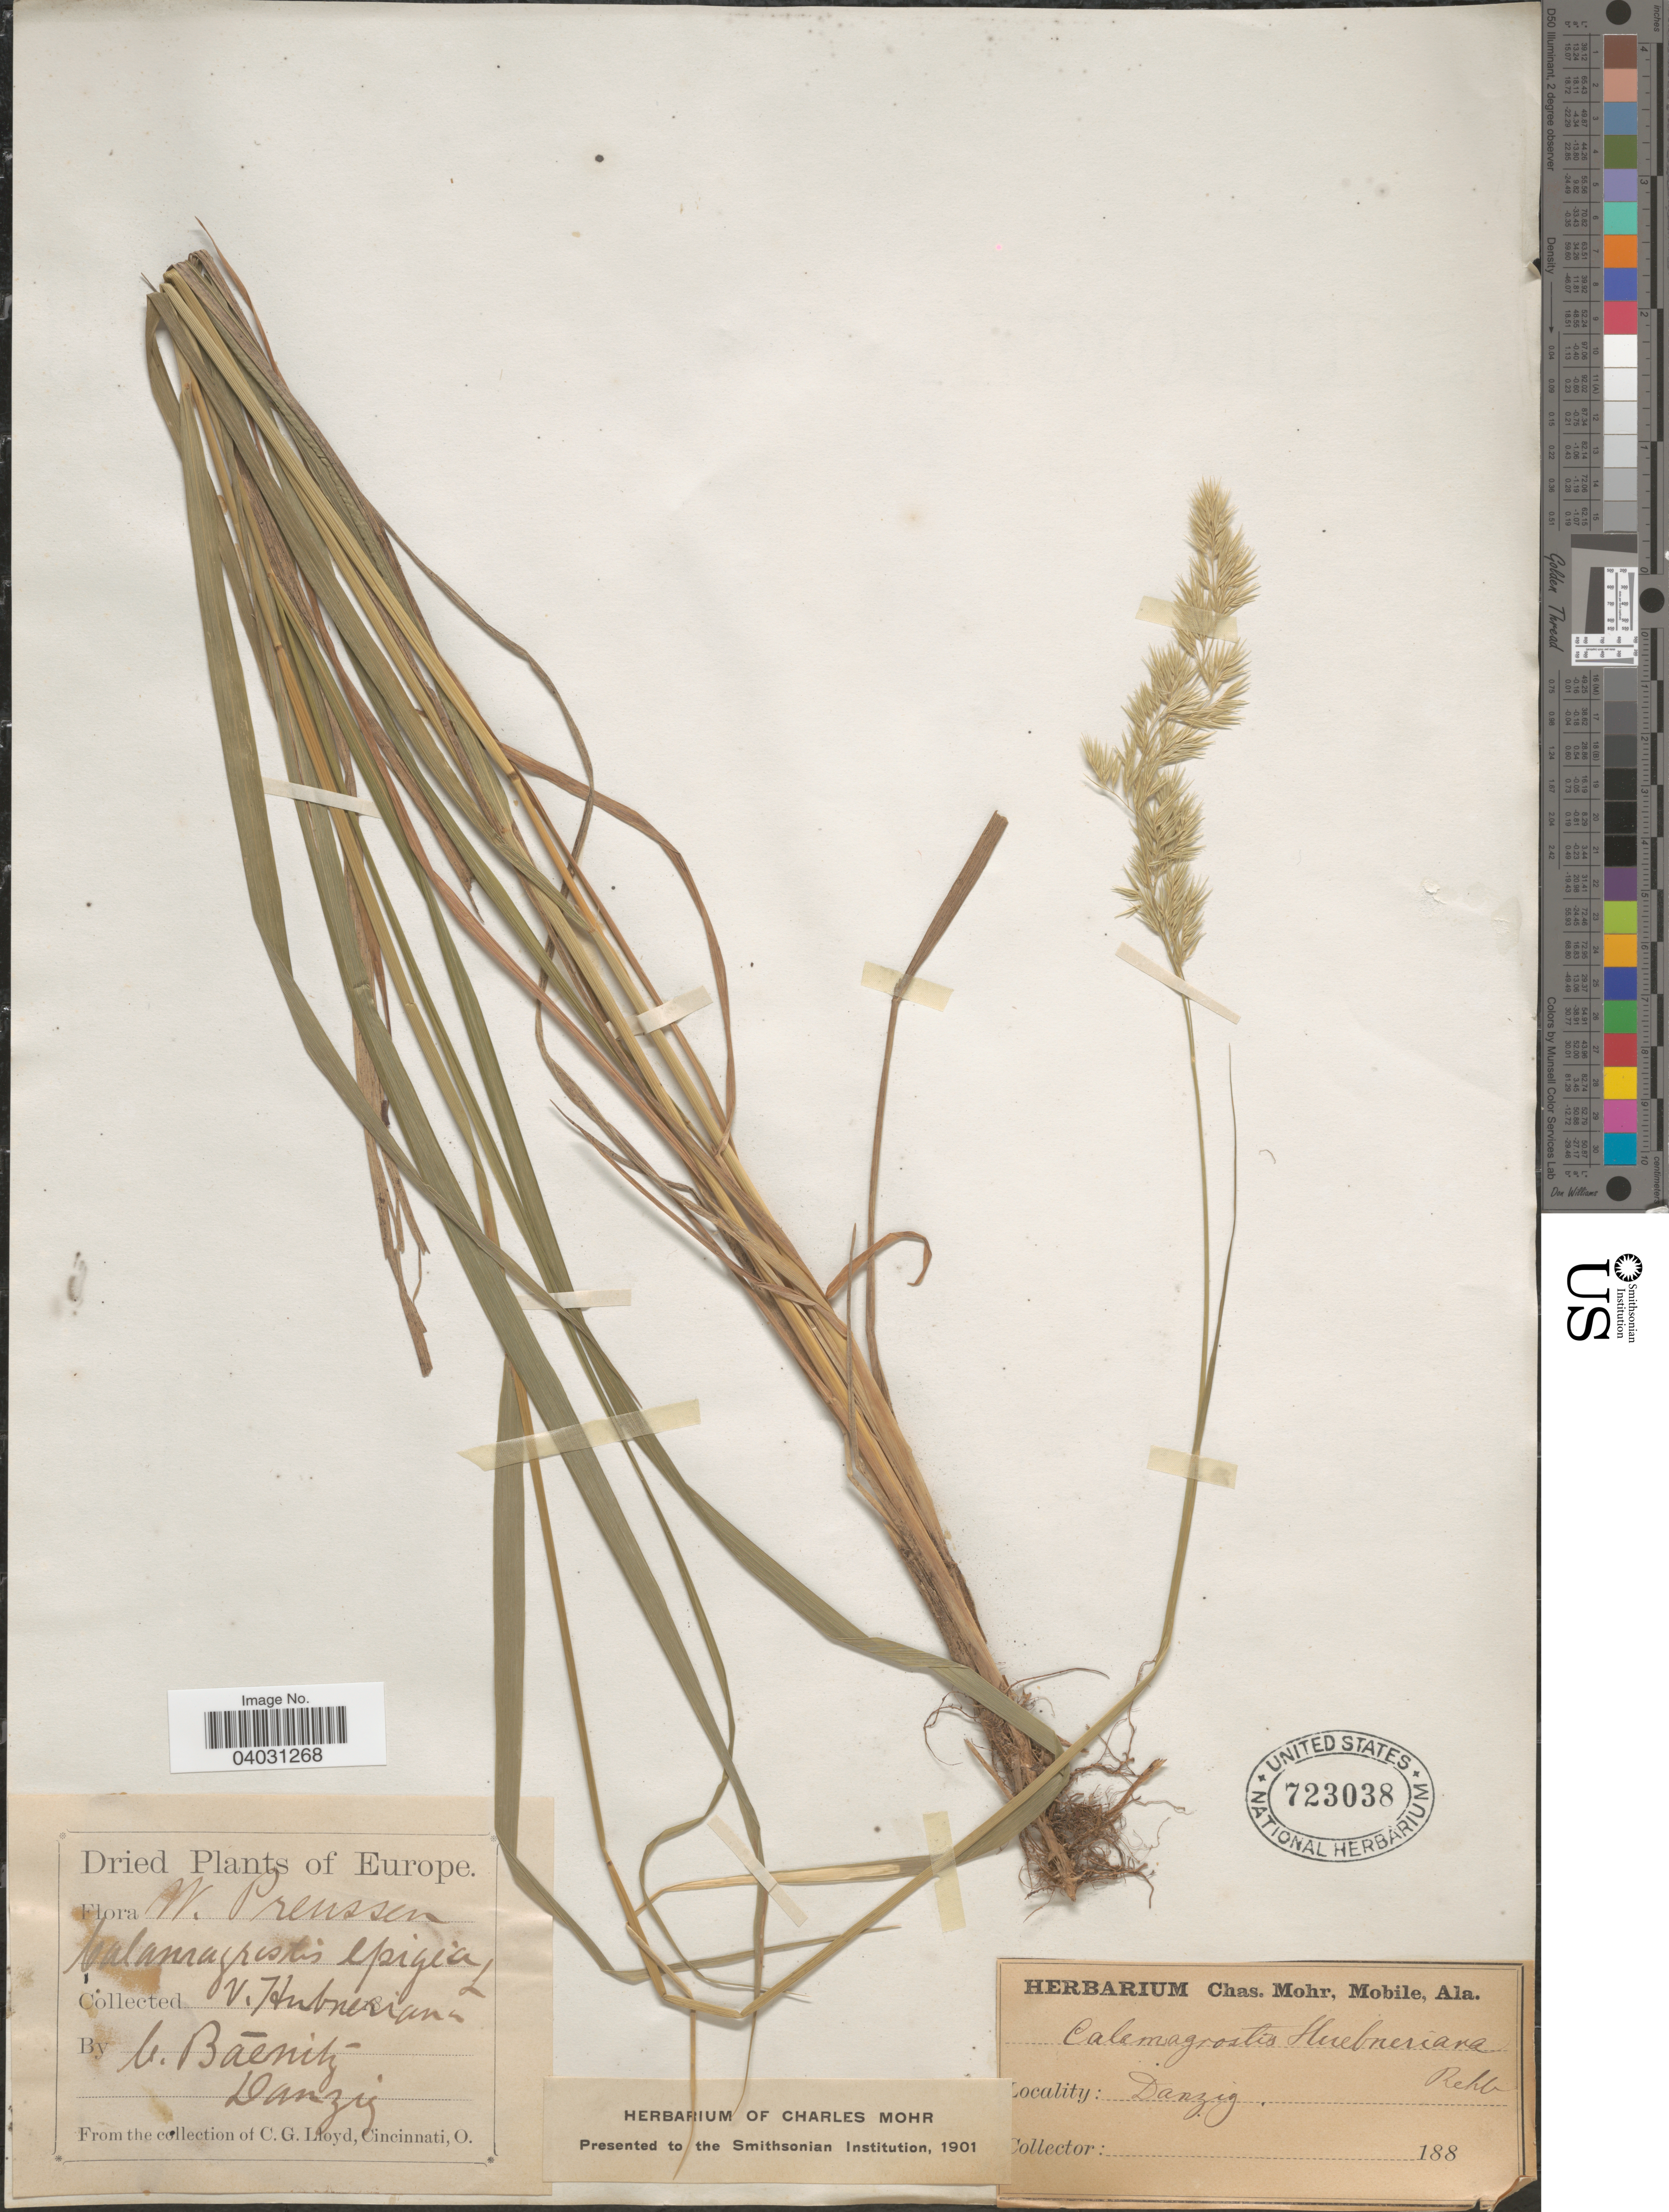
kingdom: Plantae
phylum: Tracheophyta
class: Liliopsida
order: Poales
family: Poaceae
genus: Calamagrostis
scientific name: Calamagrostis epigeios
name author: (L.) Roth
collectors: C. G. Baenitz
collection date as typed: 188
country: Poland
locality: Danzig. Europe.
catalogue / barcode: US 723038